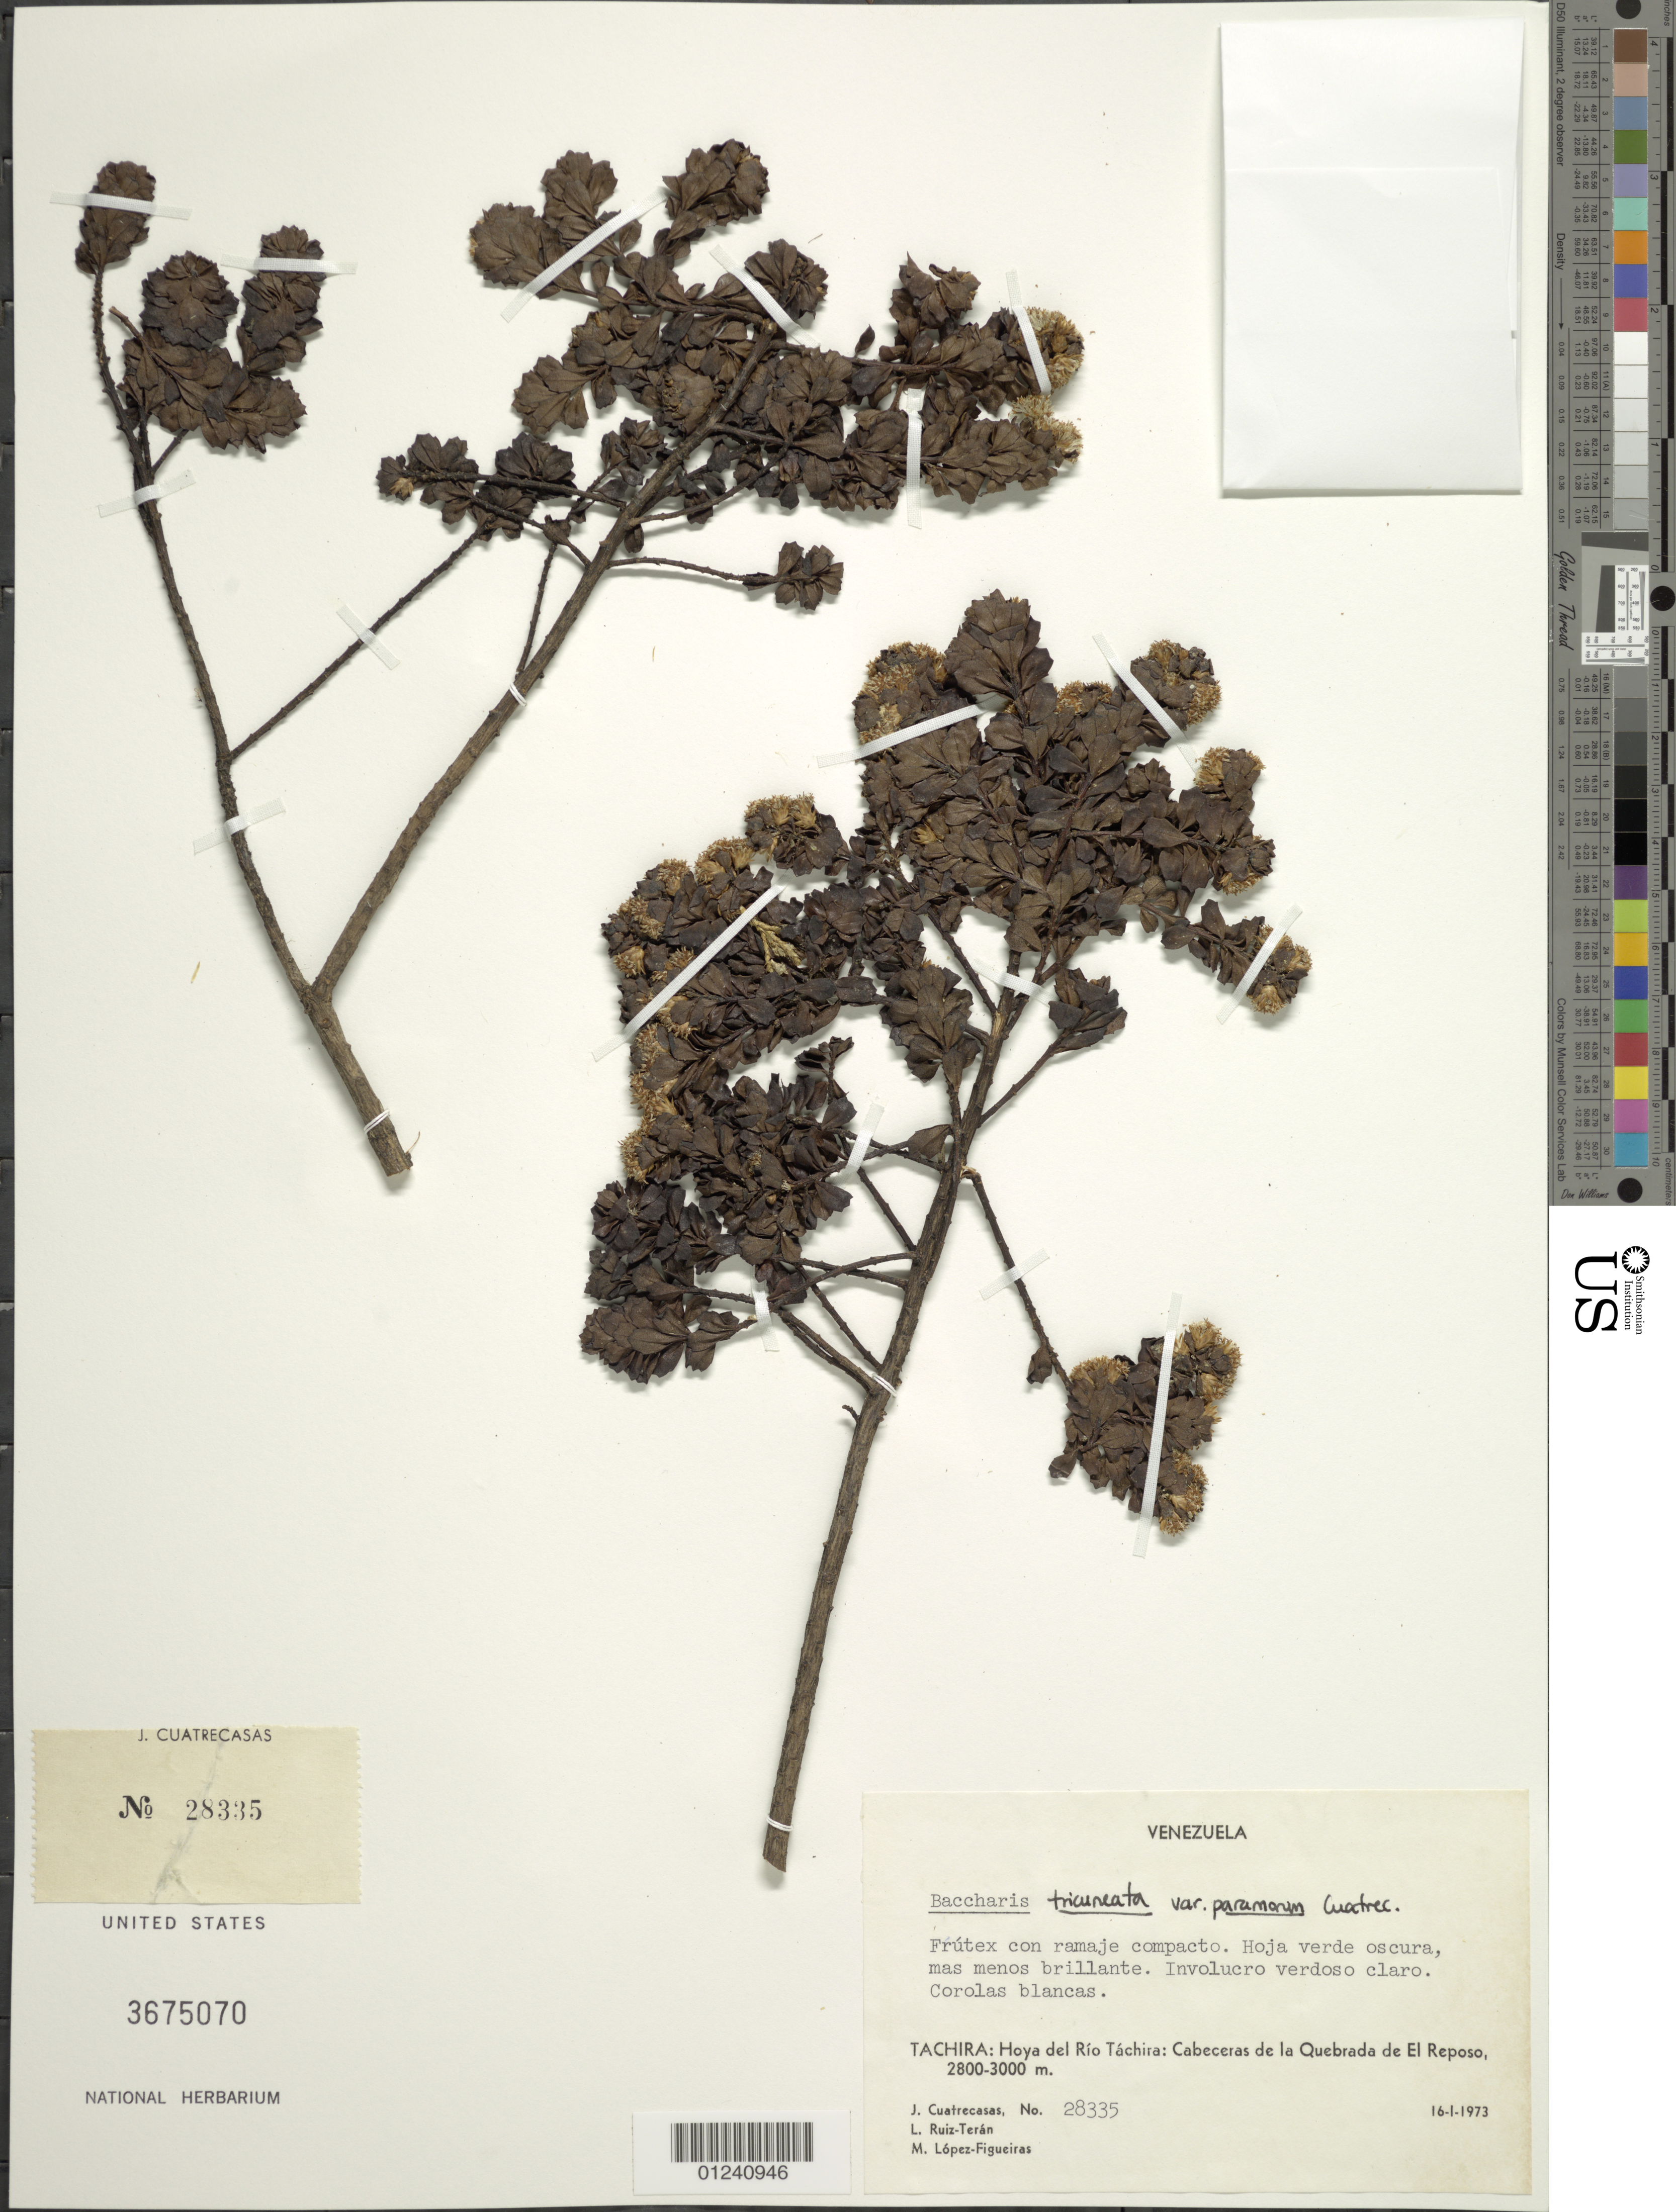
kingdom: Plantae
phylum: Tracheophyta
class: Magnoliopsida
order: Asterales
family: Asteraceae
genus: Baccharis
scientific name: Baccharis tricuneata var. paramorum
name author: Cuatrec.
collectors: J. Cuatrecasas, L. E. Ruíz-Terán & M. López Figueiras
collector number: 28335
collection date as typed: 16 Jan 1973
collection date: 1973-01-16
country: Venezuela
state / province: Tachira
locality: Hoya del Río Tachira: cabeceras de la Quebrada de El Reposo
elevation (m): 2800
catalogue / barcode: US 3675070